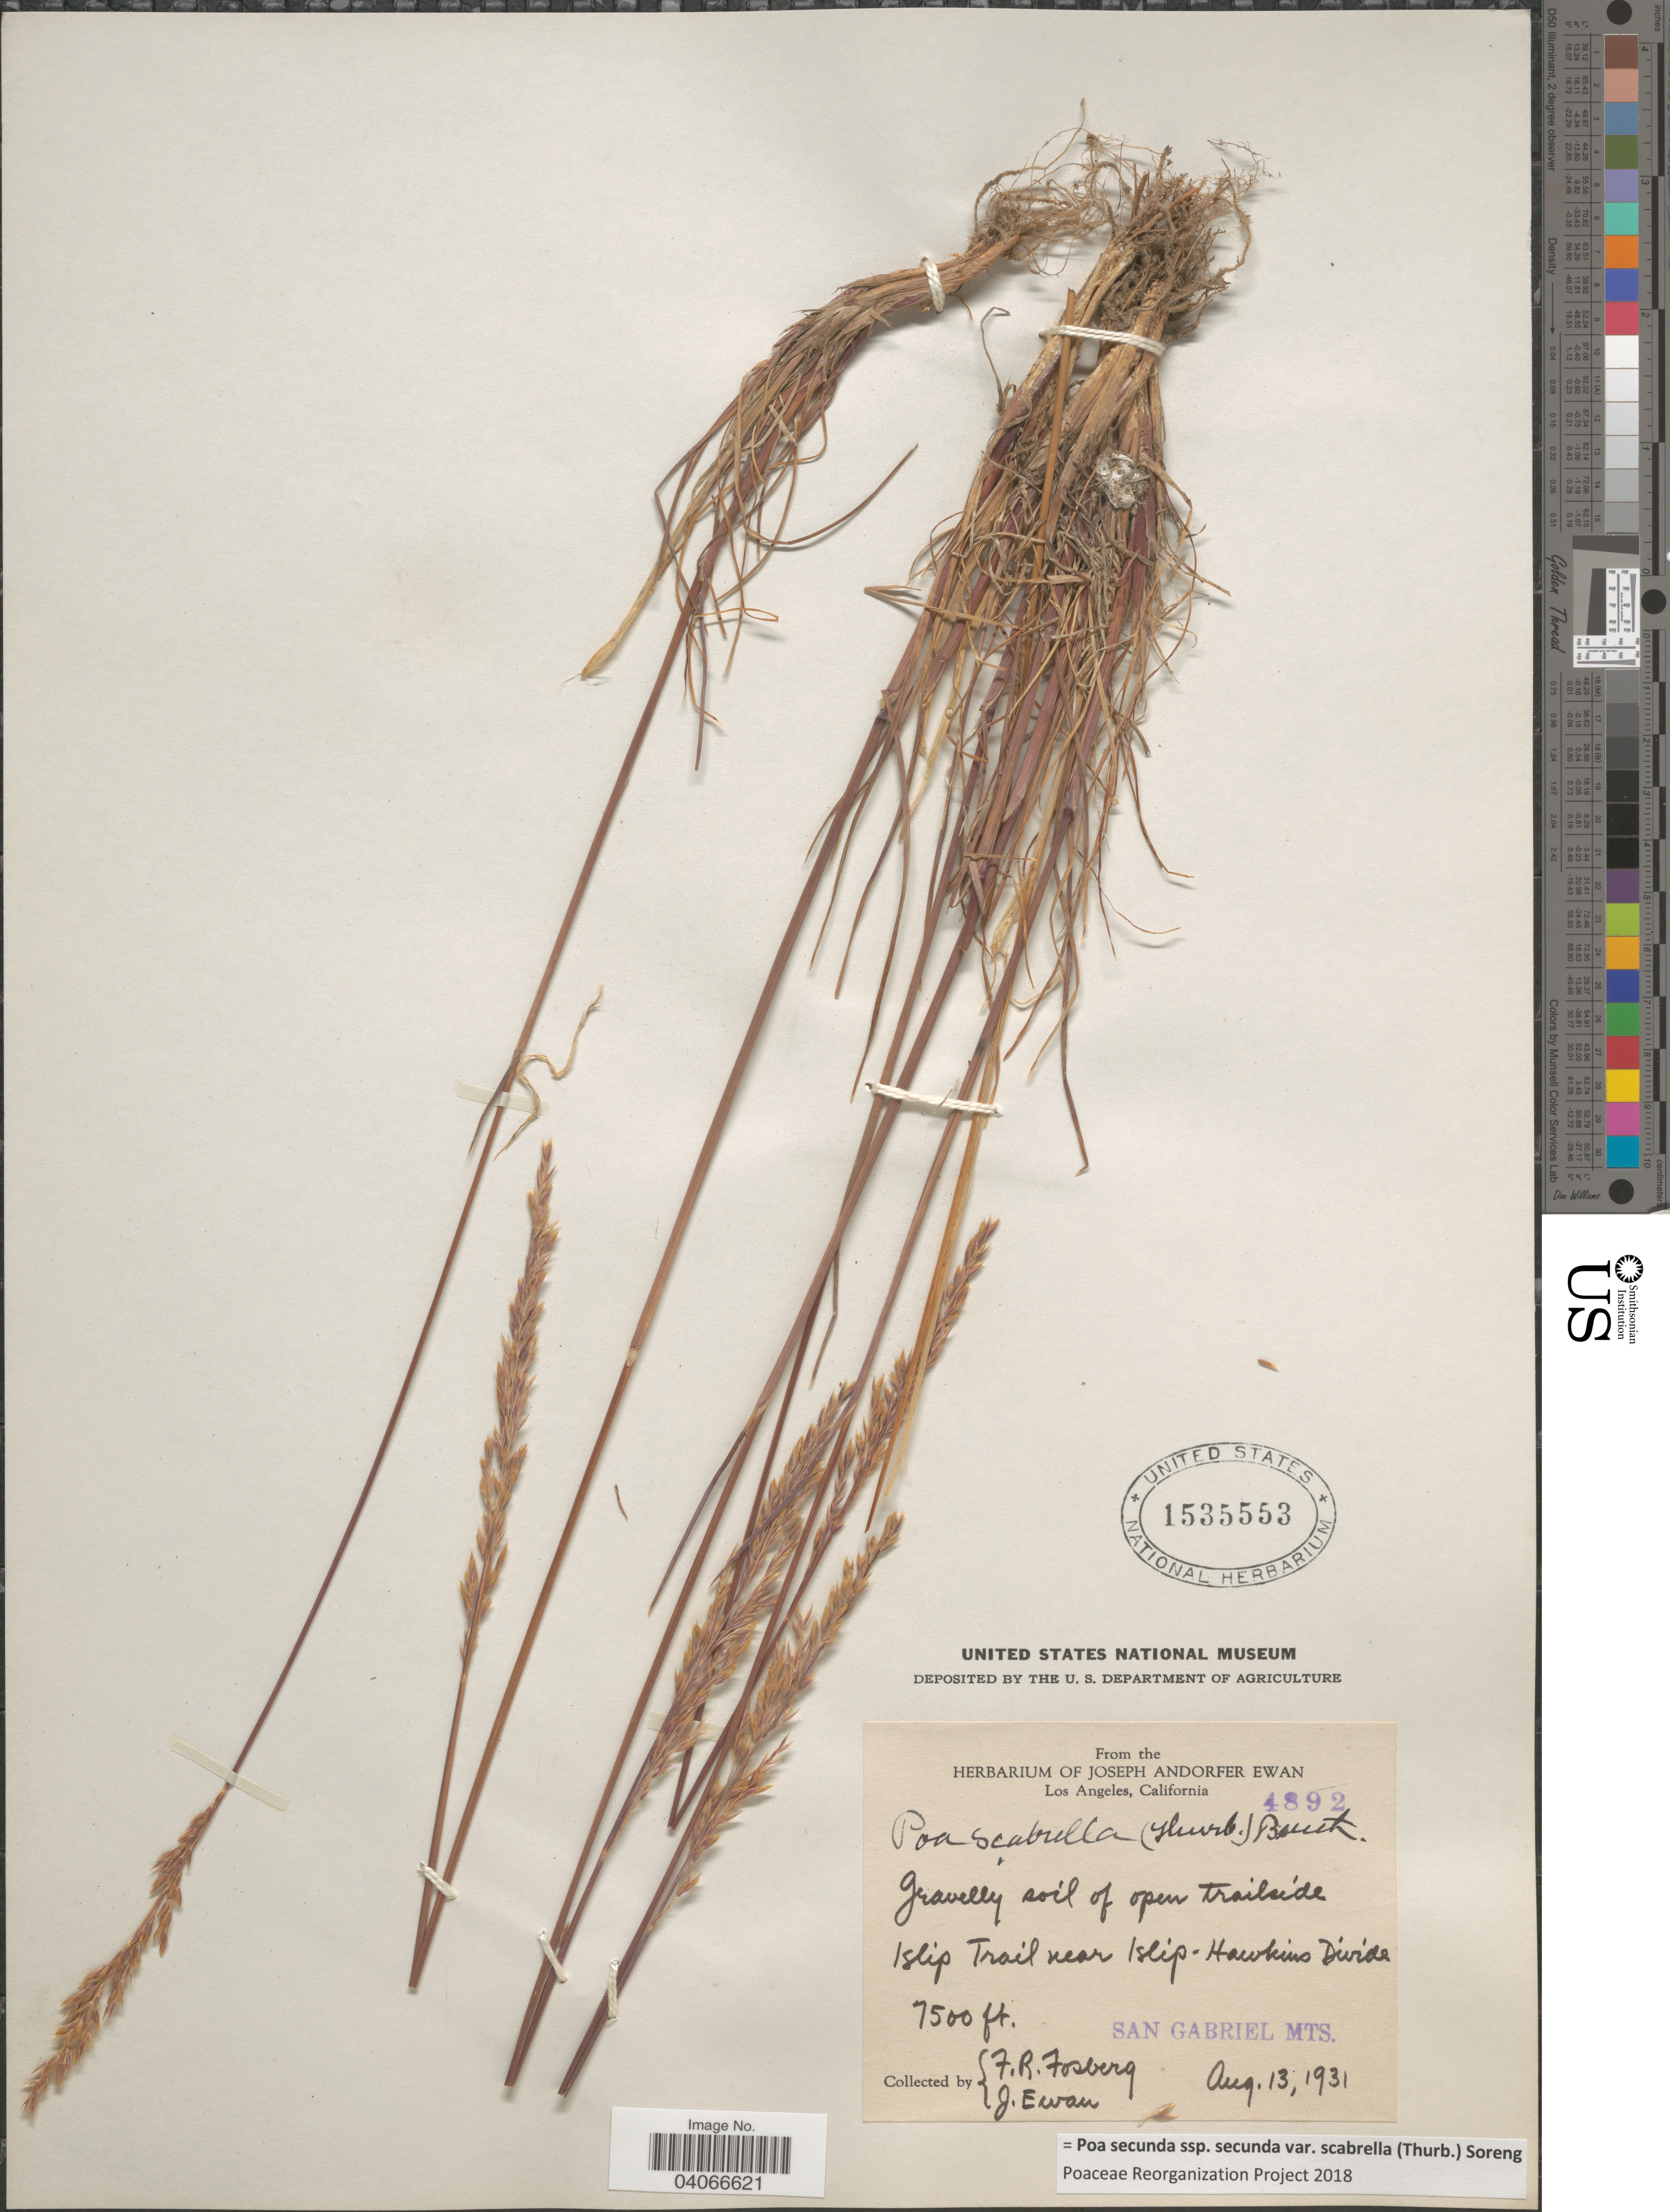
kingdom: Plantae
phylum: Tracheophyta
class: Liliopsida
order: Poales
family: Poaceae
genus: Poa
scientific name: Poa secunda subsp. secunda var. scabrella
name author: (Thurb.) Soreng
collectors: F. R. Fosberg & J. A. Ewan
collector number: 4892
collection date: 1931-08-13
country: United States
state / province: California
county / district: Los Angeles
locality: Gravelly soil of open trailside |slip Trail near |slip- Hawkins Divide. San Gabriel Mts.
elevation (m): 2286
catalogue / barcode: US 1535553